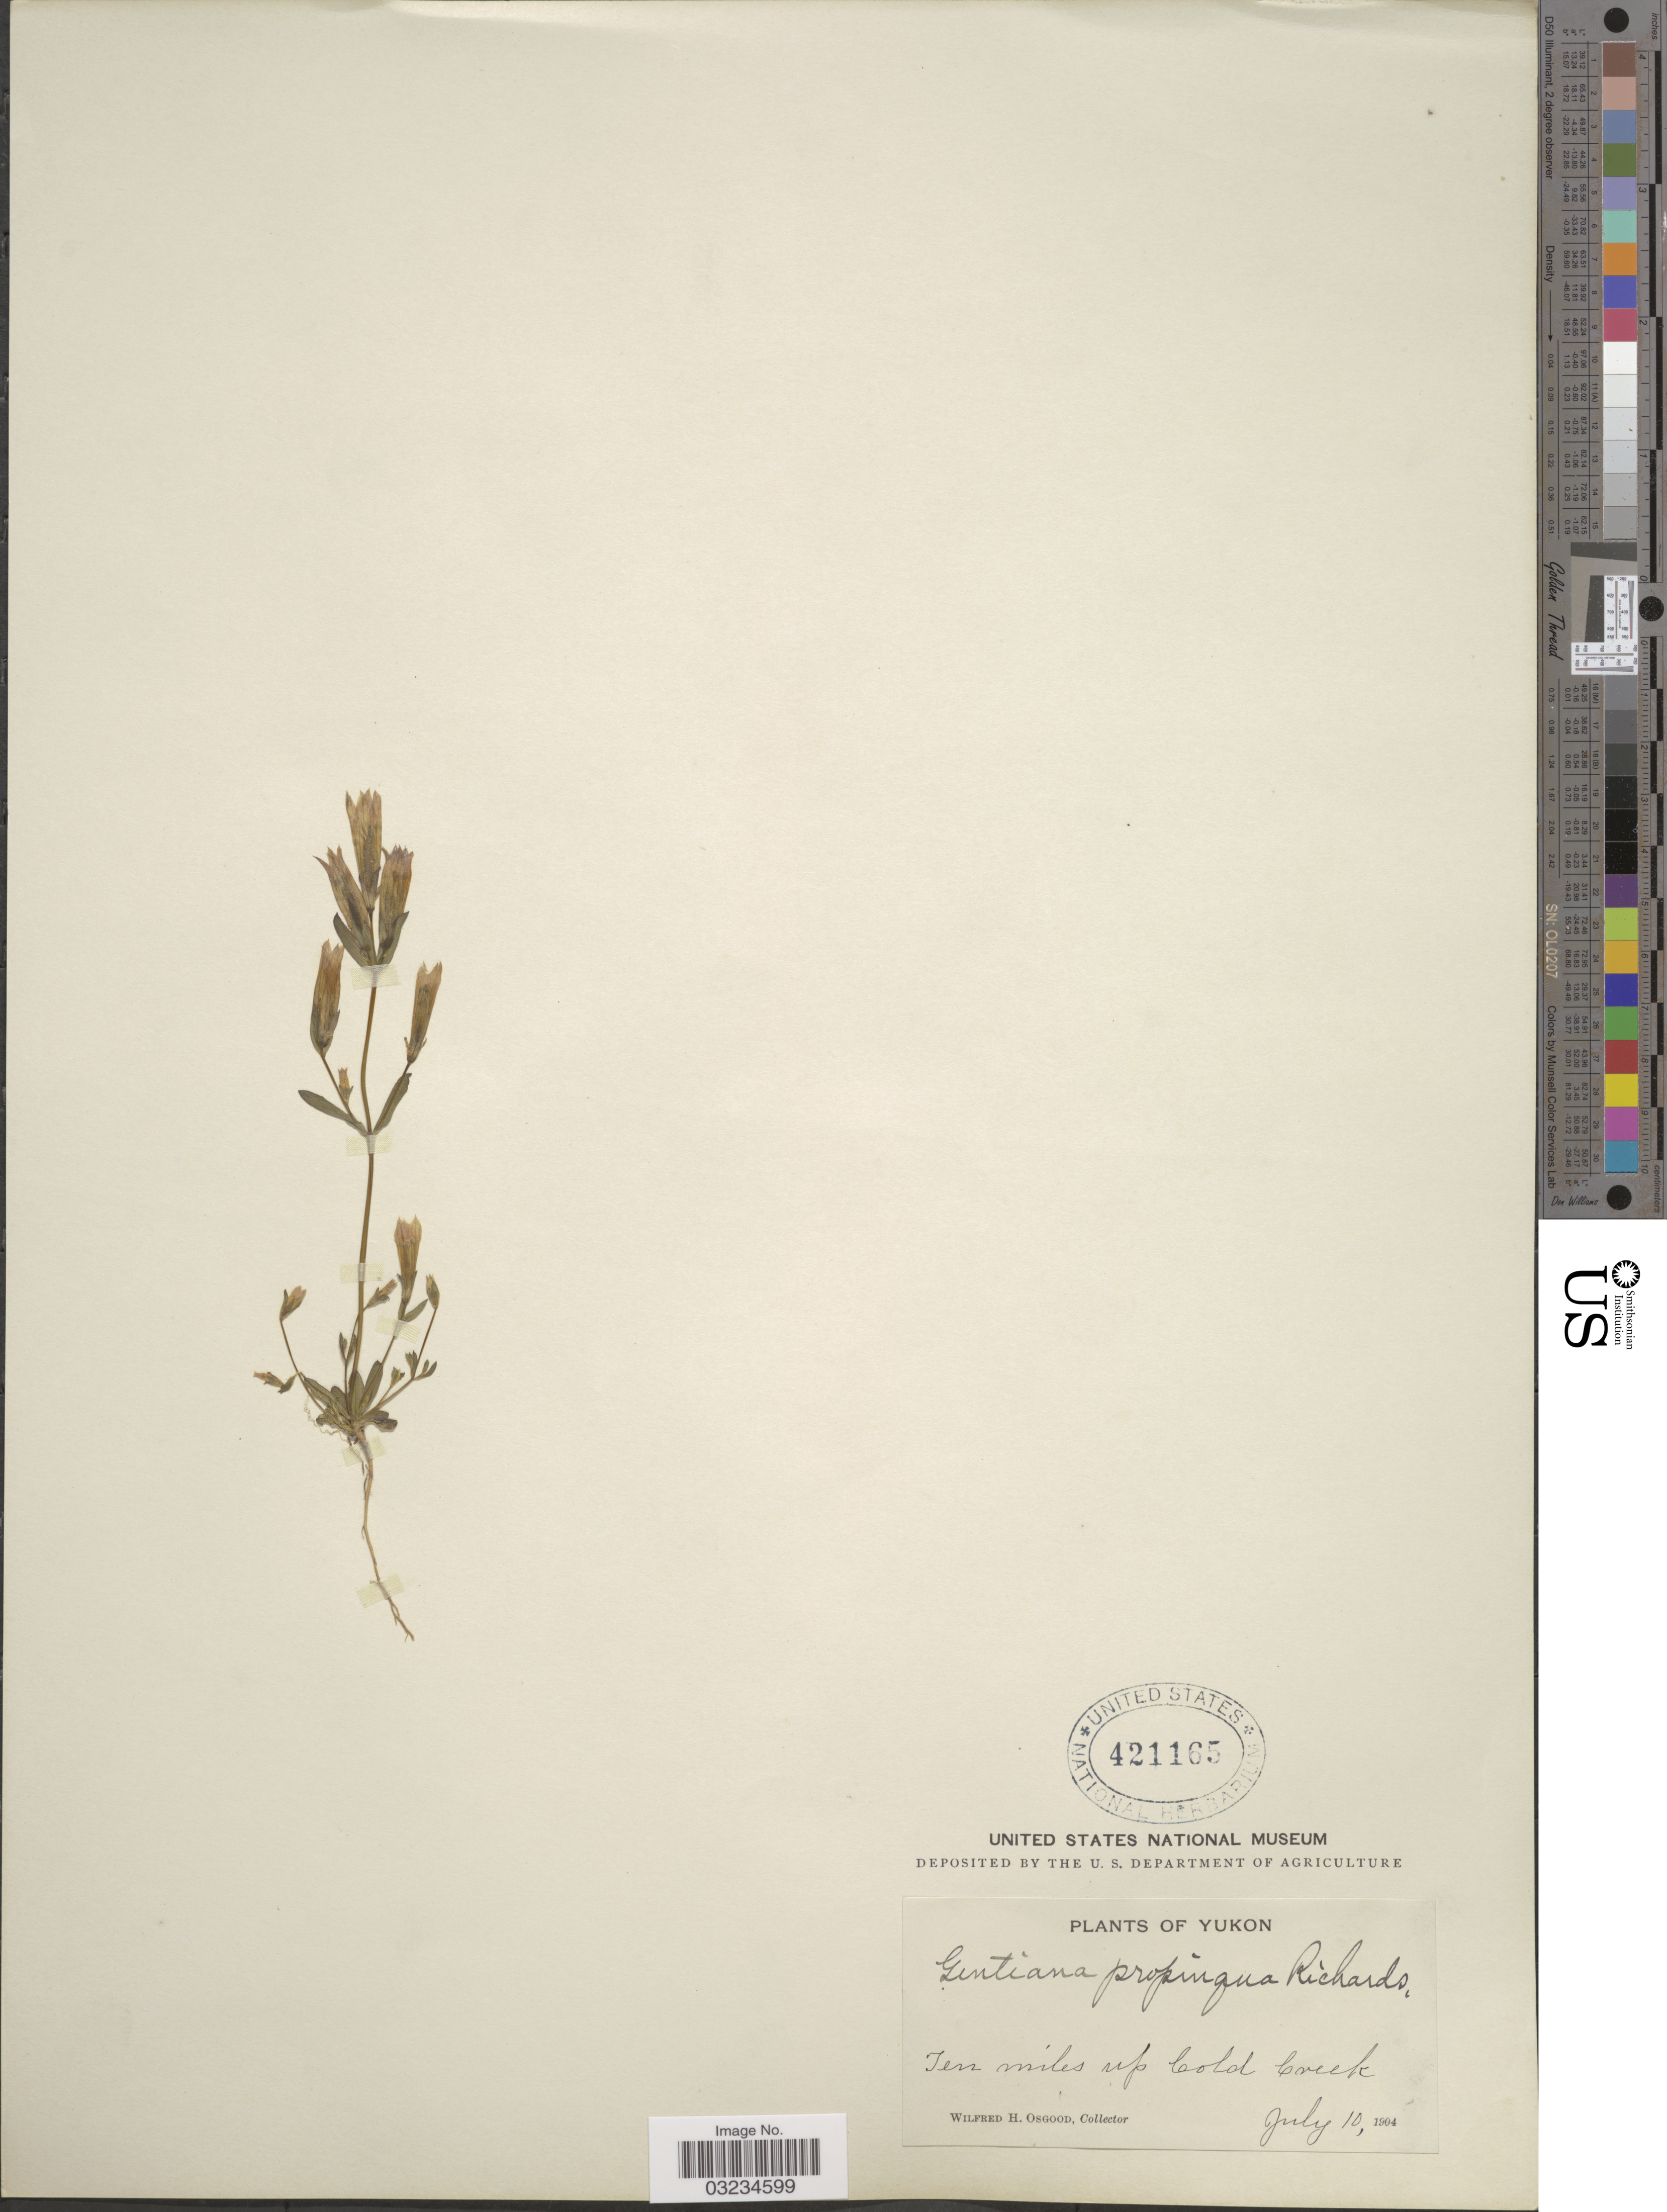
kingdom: Plantae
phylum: Tracheophyta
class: Magnoliopsida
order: Gentianales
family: Gentianaceae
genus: Gentiana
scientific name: Gentiana propinqua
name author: Richards.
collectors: W. Osgood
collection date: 1904-07-10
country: Canada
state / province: Yukon Territory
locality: Ten miles up Cold Creek.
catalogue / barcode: US 421165